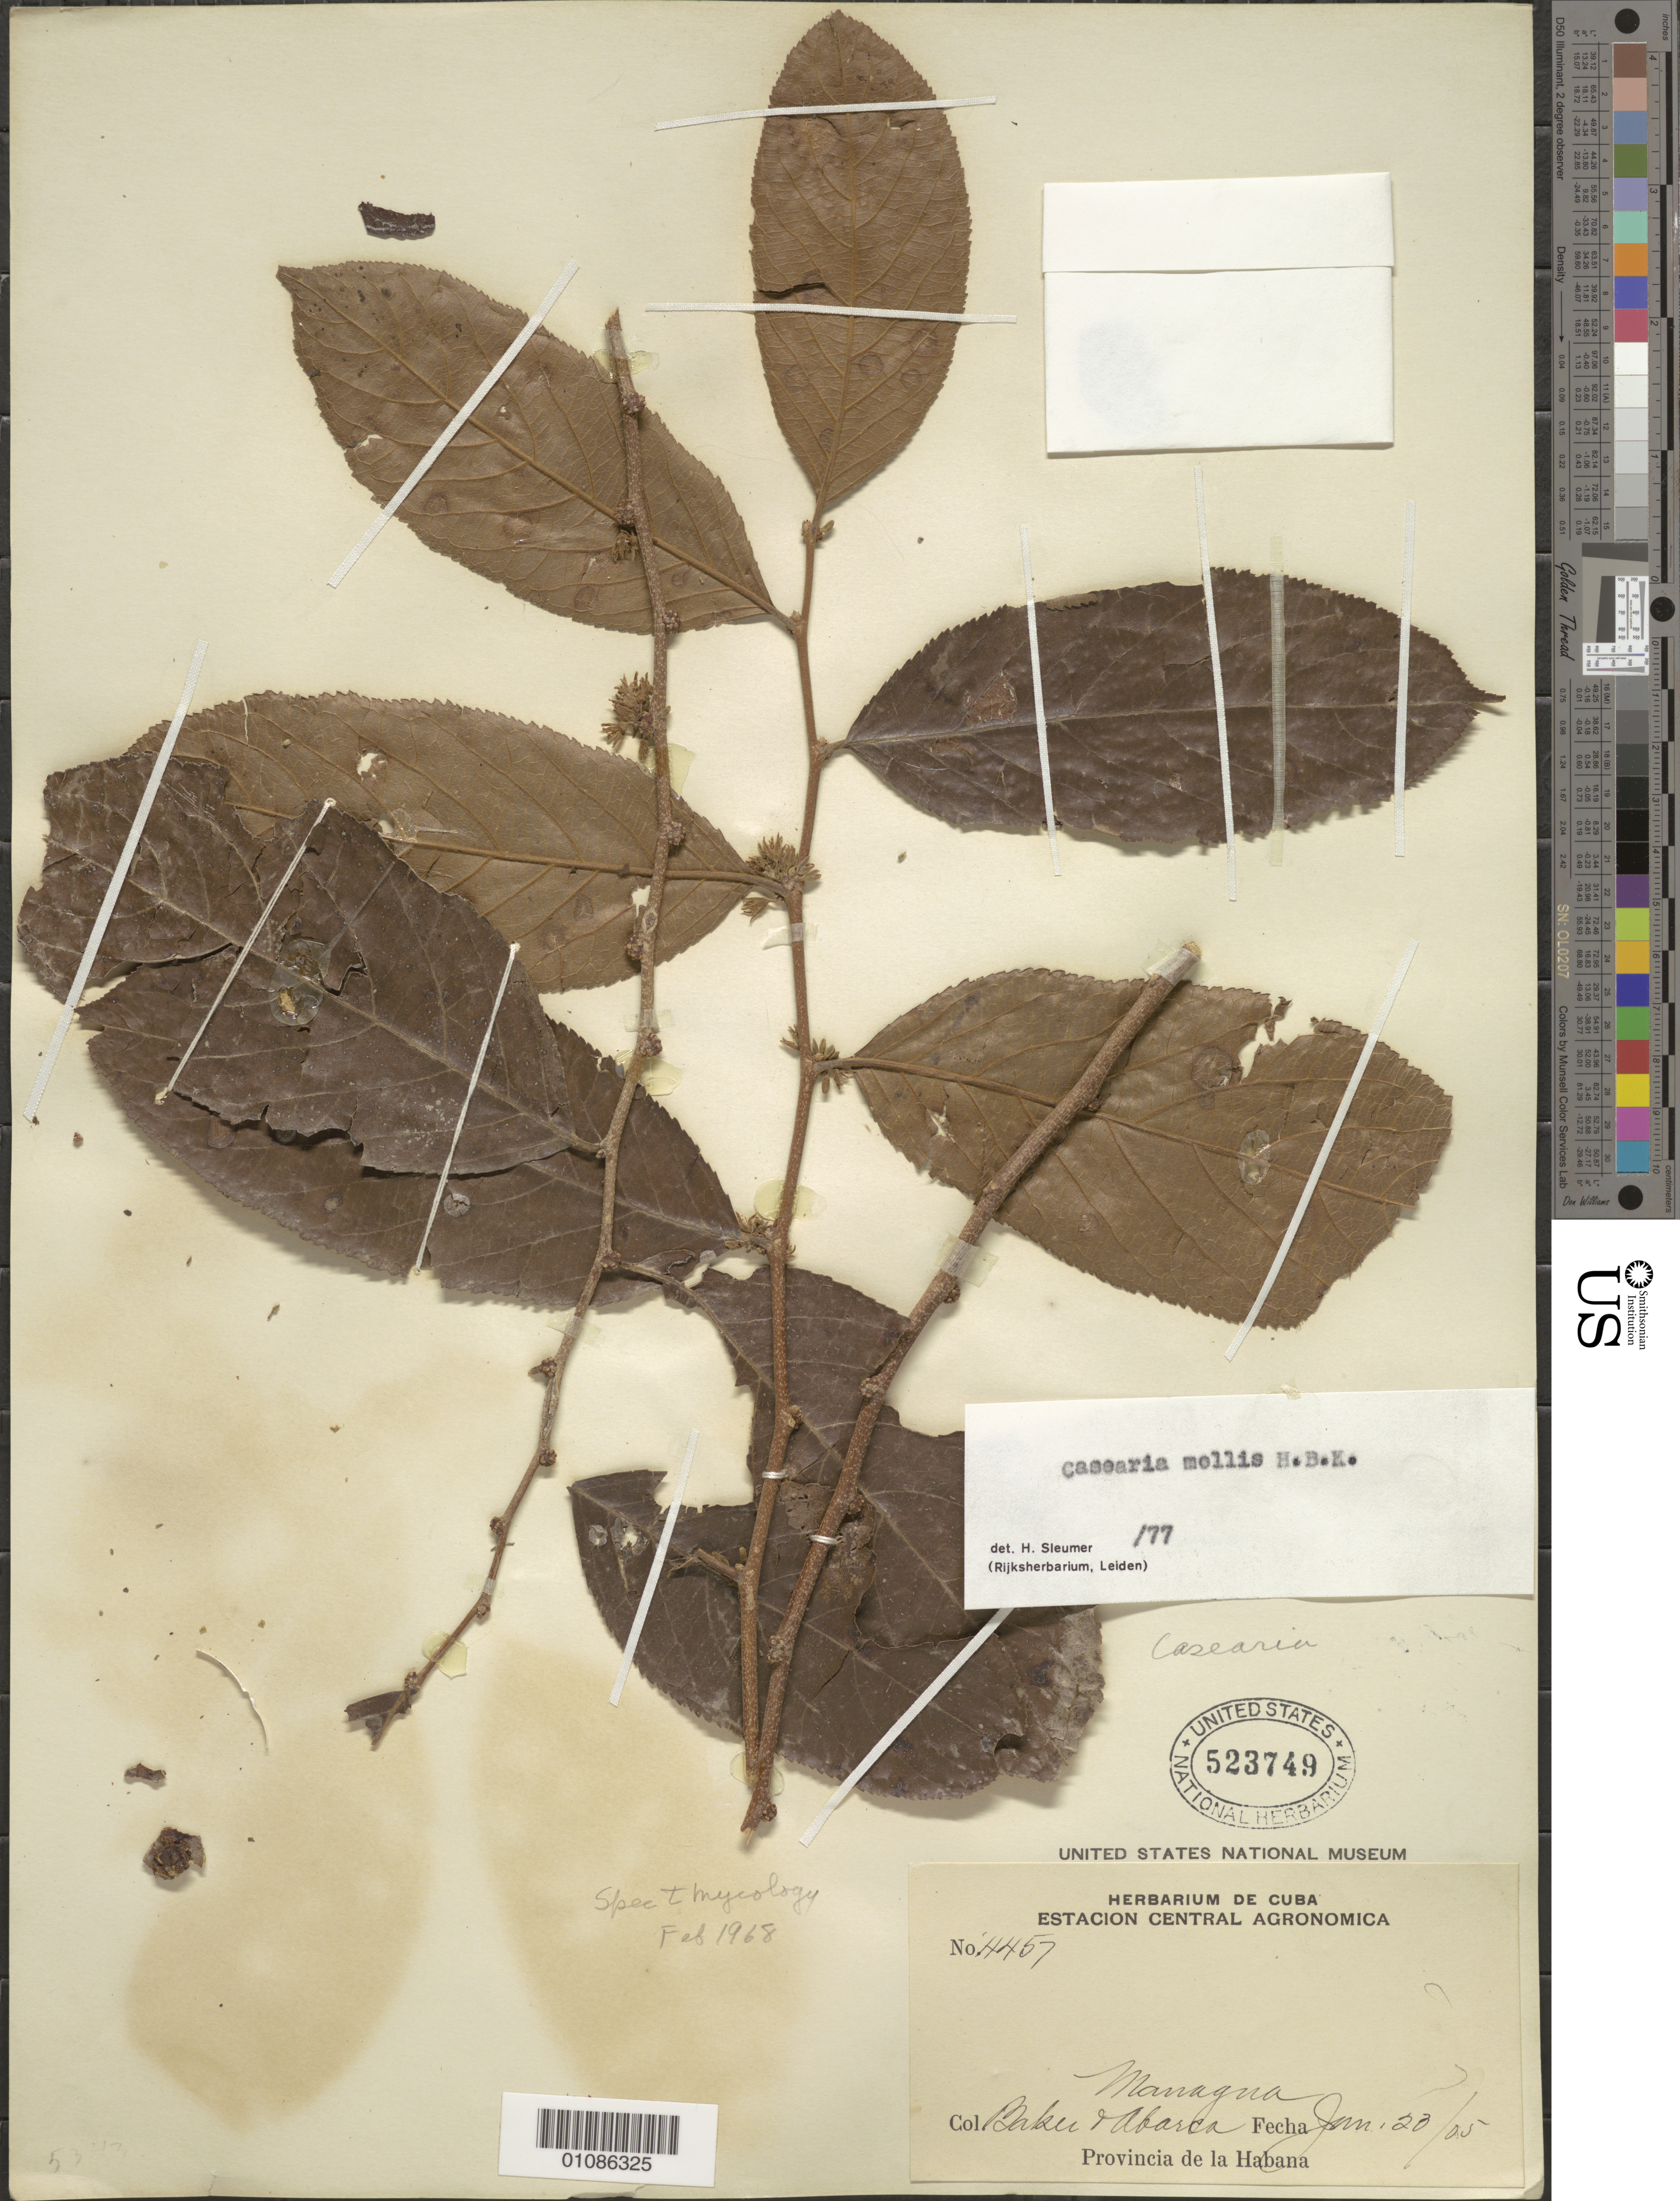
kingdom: Plantae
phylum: Tracheophyta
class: Magnoliopsida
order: Malpighiales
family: Salicaceae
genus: Casearia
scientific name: Casearia mollis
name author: Kunth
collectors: C. F. Baker & -- Abarca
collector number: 4457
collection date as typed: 20 Jan 1905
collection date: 1905-01-20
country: Cuba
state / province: La Habana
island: Cuba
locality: La Habana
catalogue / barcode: US 523749